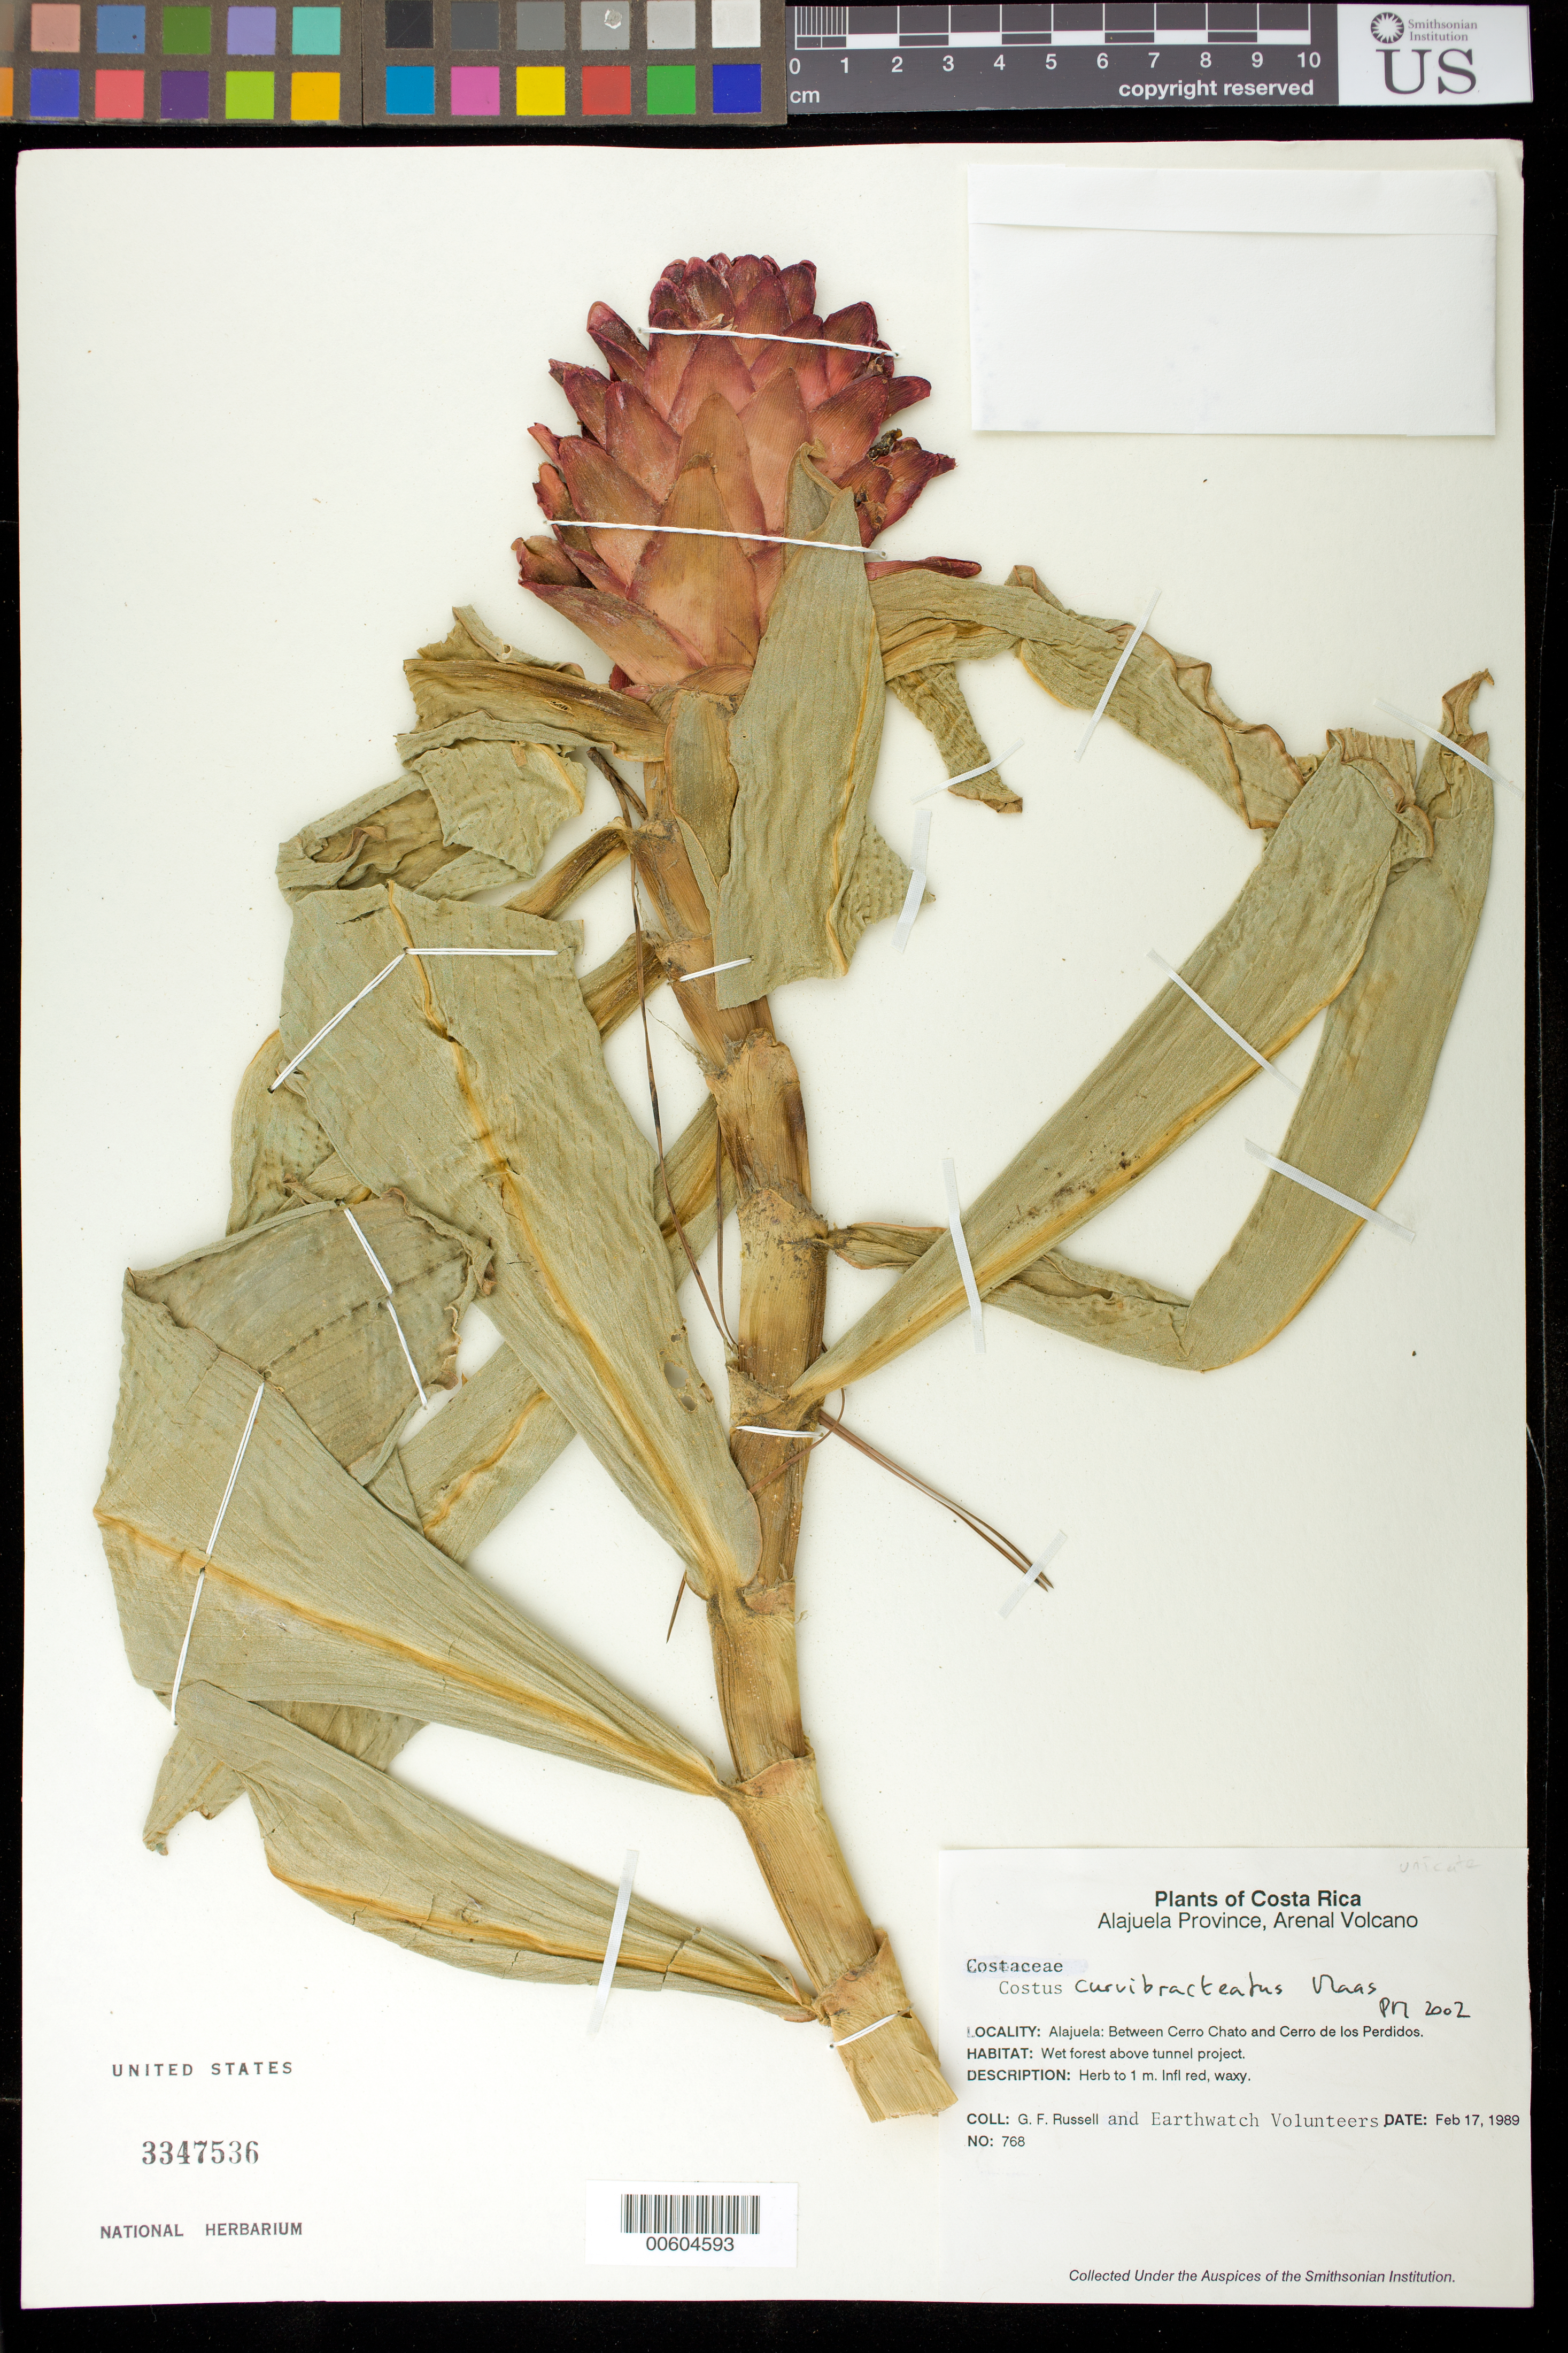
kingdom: Plantae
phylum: Tracheophyta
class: Liliopsida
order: Zingiberales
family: Costaceae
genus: Costus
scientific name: Costus sp.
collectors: G. Russell & E. Temeles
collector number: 768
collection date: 1989-02-17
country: Costa Rica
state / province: Alajuela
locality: Between Cerro Chato and Cerro de los Perdidos. Arenal Volcano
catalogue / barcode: US 3347536